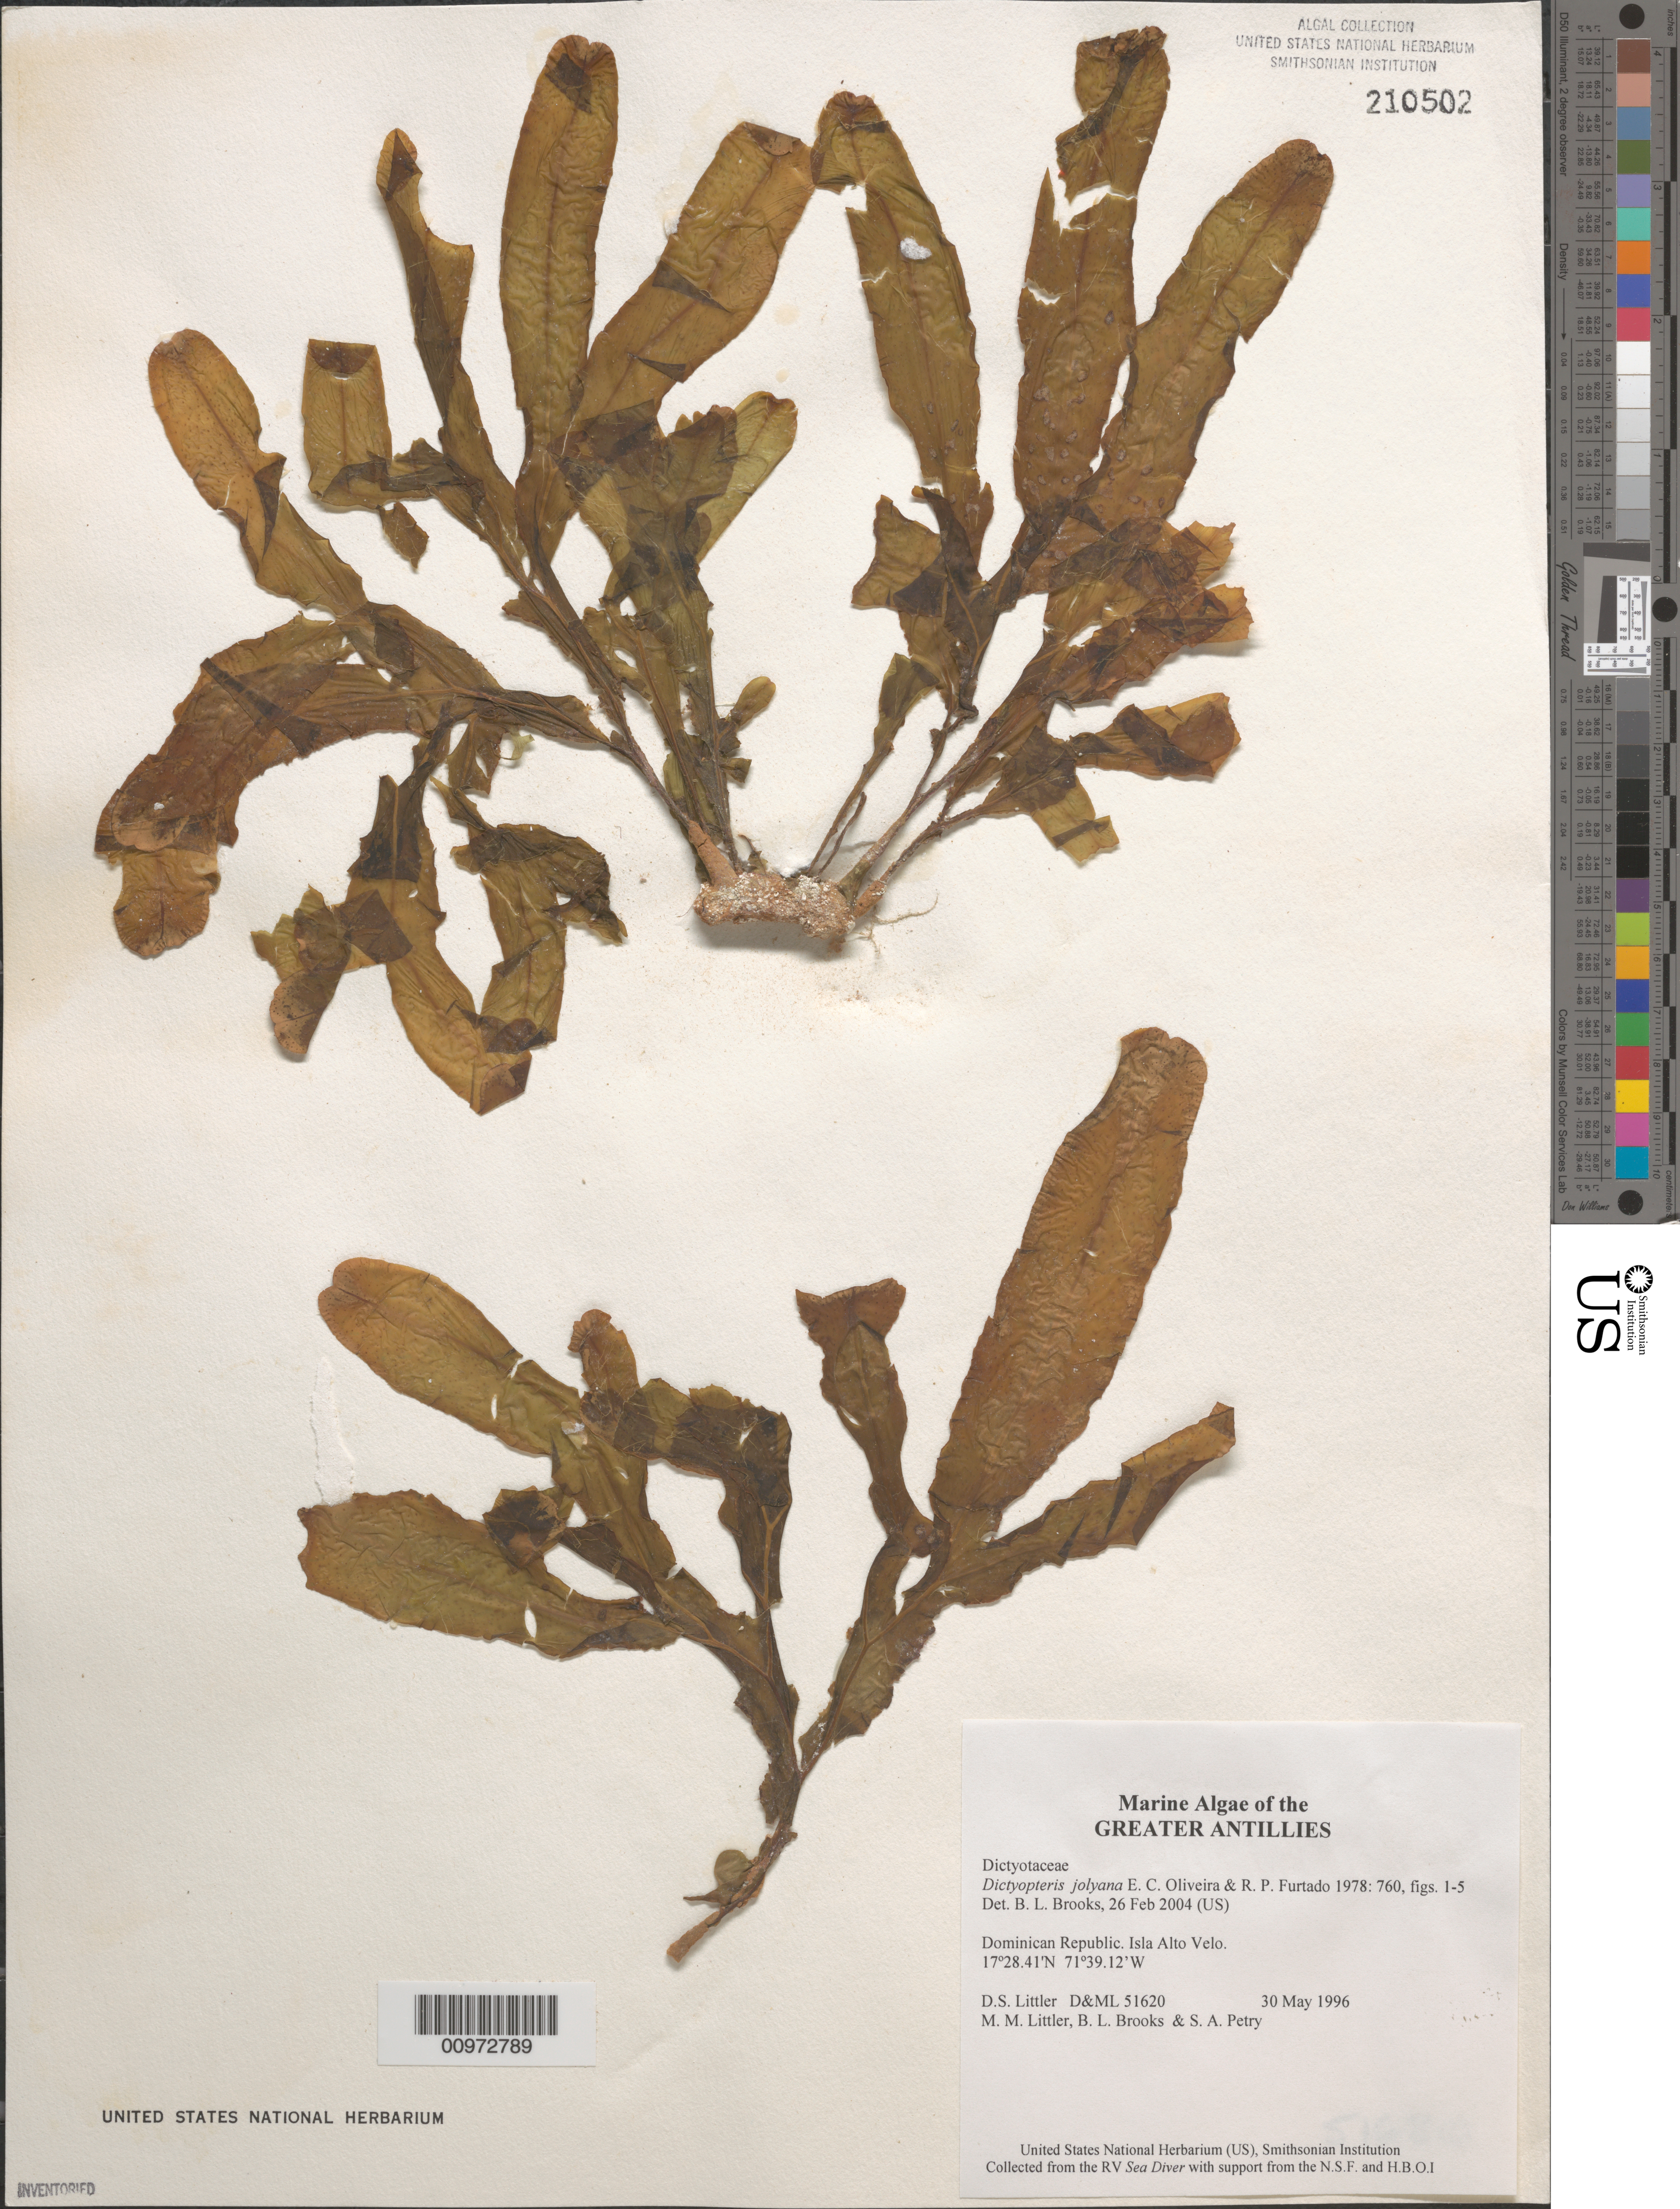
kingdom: Chromista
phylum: Ochrophyta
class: Phaeophyceae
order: Dictyotales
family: Dictyotaceae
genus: Dictyopteris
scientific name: Dictyopteris jolyana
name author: E.C. Oliveira & R.P. Furtado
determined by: Brooks, B. L., (BOT), Smithsonian Institution - National Museum of Natural History (UNITED STATES)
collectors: D. S. Littler, M. M. Littler, B. Brooks & S. Petry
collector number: D&ML 51620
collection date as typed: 30 May 1996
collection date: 1996-05-30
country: Dominican Republic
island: Isla Alto Velo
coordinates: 17 28.41'N, 71 39.12'W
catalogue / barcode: US 210502